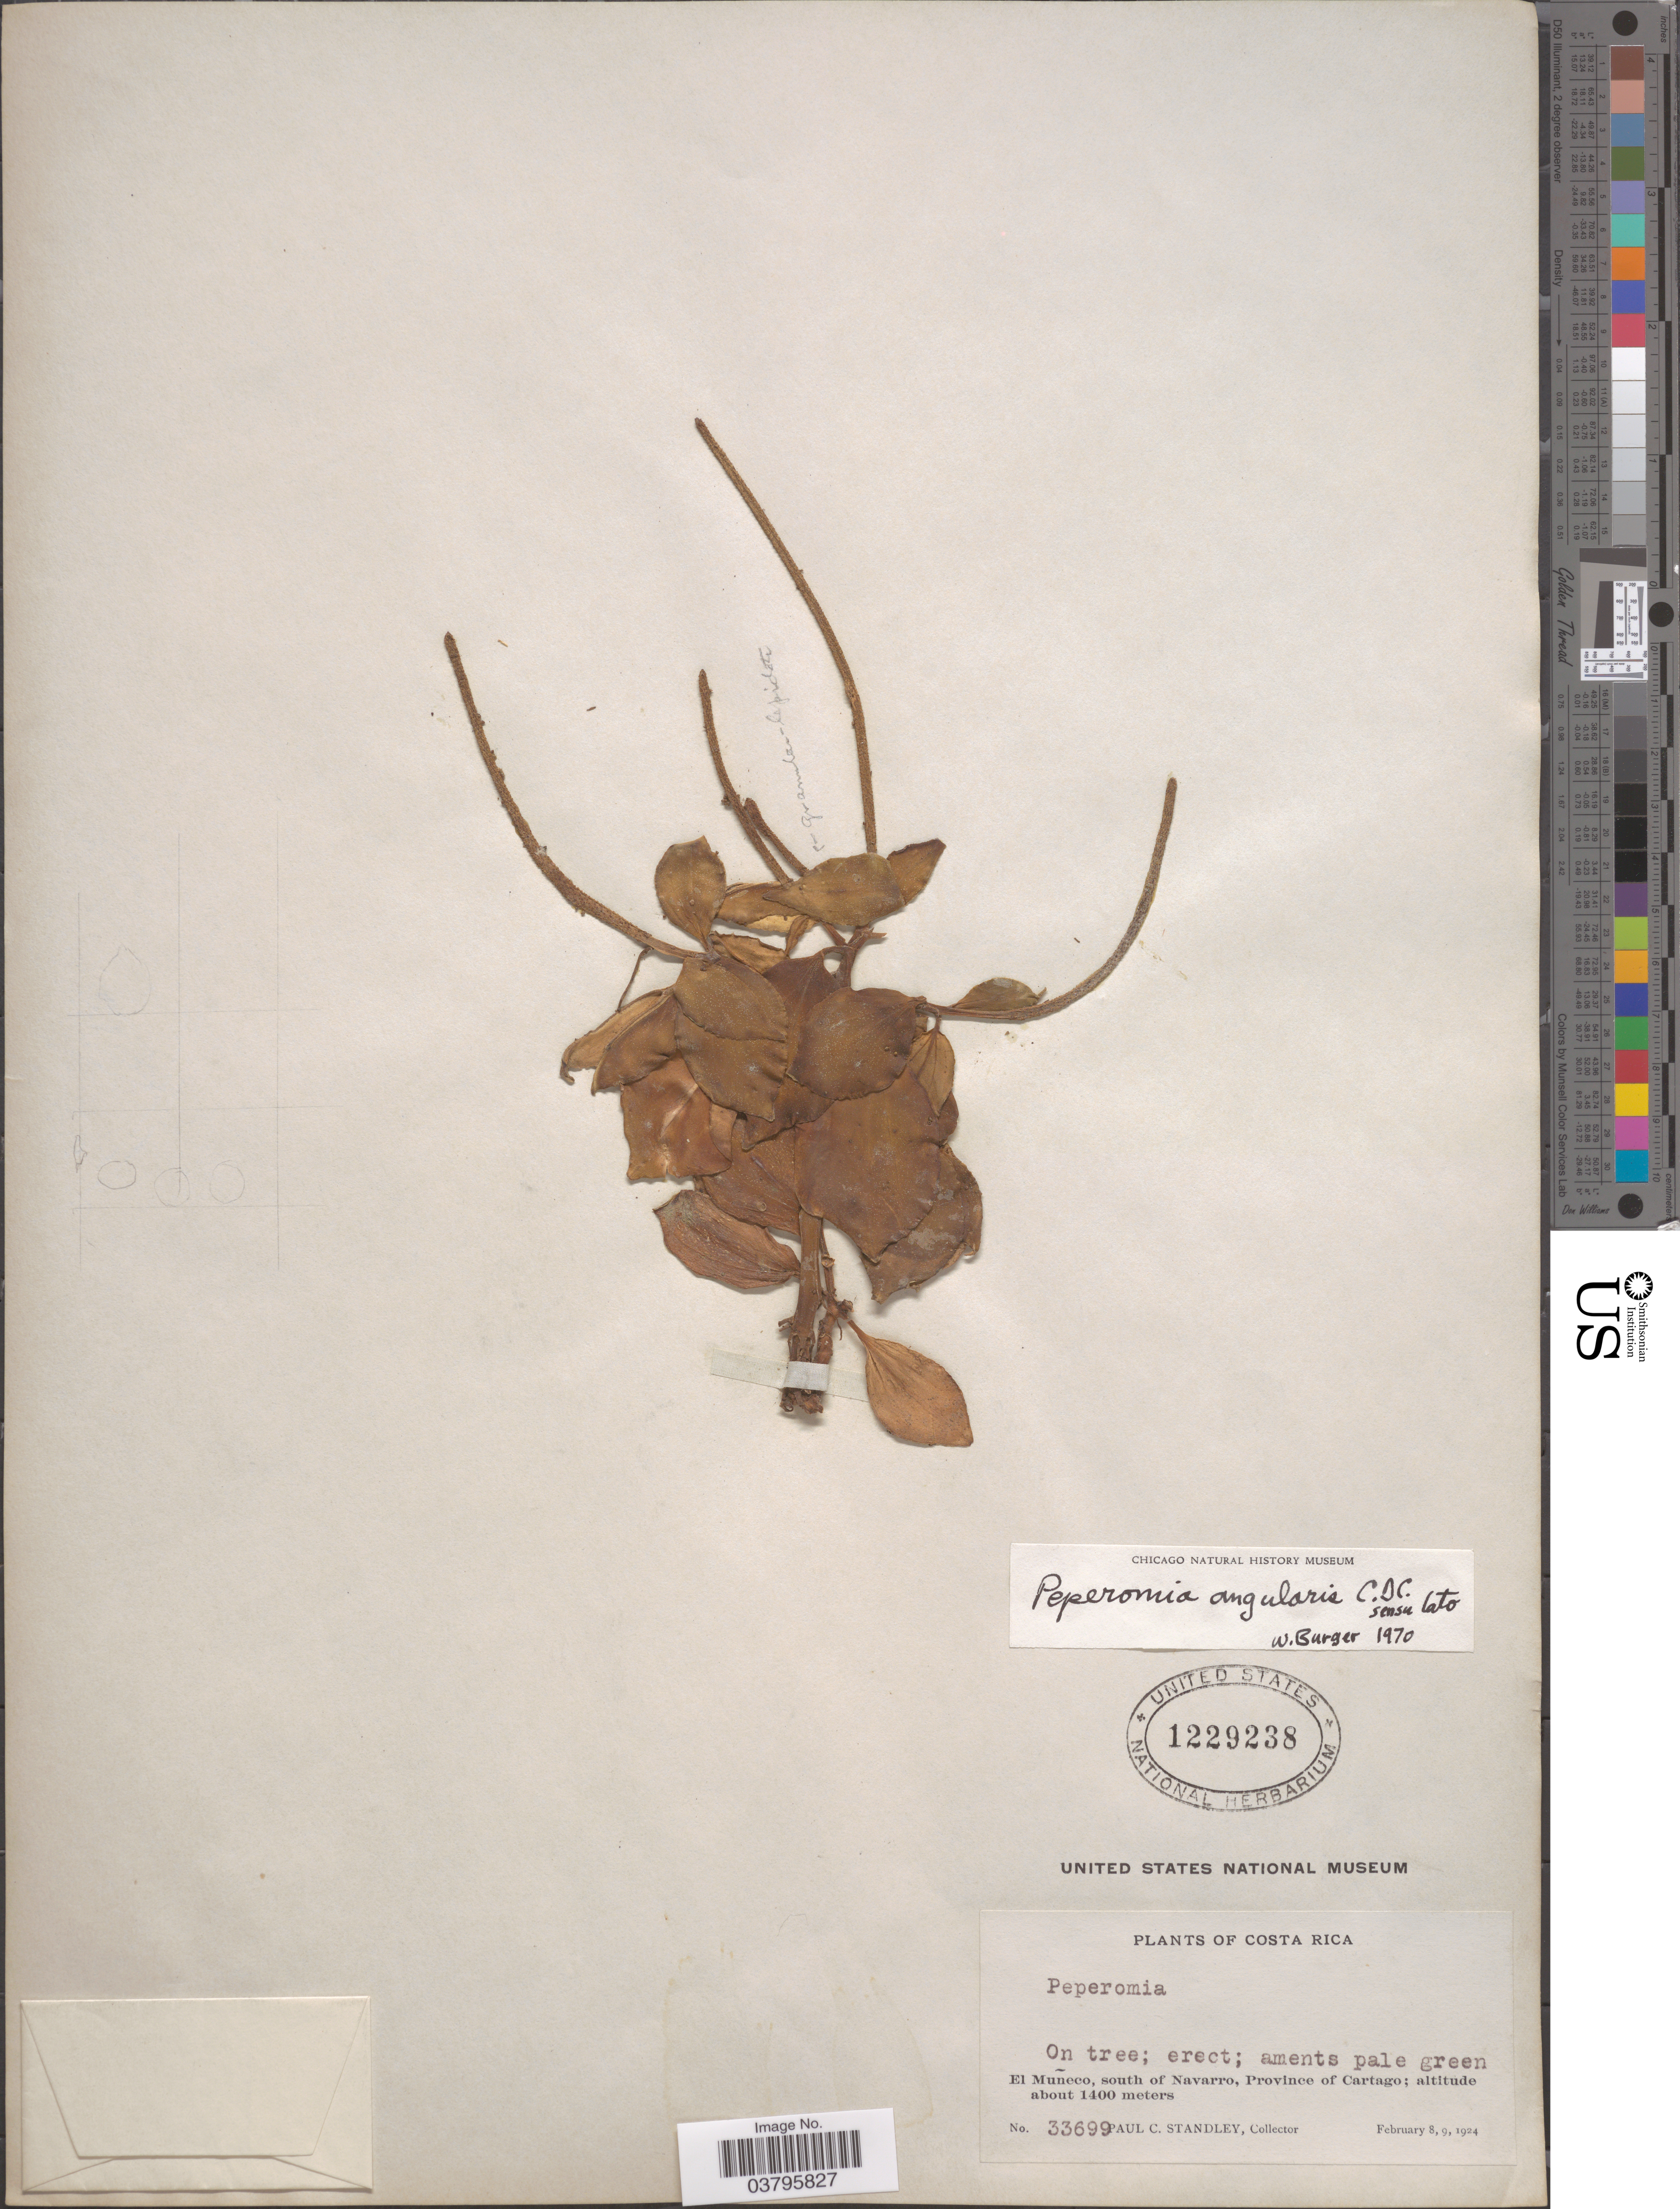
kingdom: Plantae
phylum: Tracheophyta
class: Magnoliopsida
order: Piperales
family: Piperaceae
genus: Peperomia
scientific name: Peperomia san-joseana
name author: C. DC.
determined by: Jiménez, José Estaban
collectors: P. C. Standley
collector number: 33699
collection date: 1924-02-08/1924-02-09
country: Costa Rica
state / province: Cartago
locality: El Muñeco, south of Navarro.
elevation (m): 1400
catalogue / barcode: US 1229238